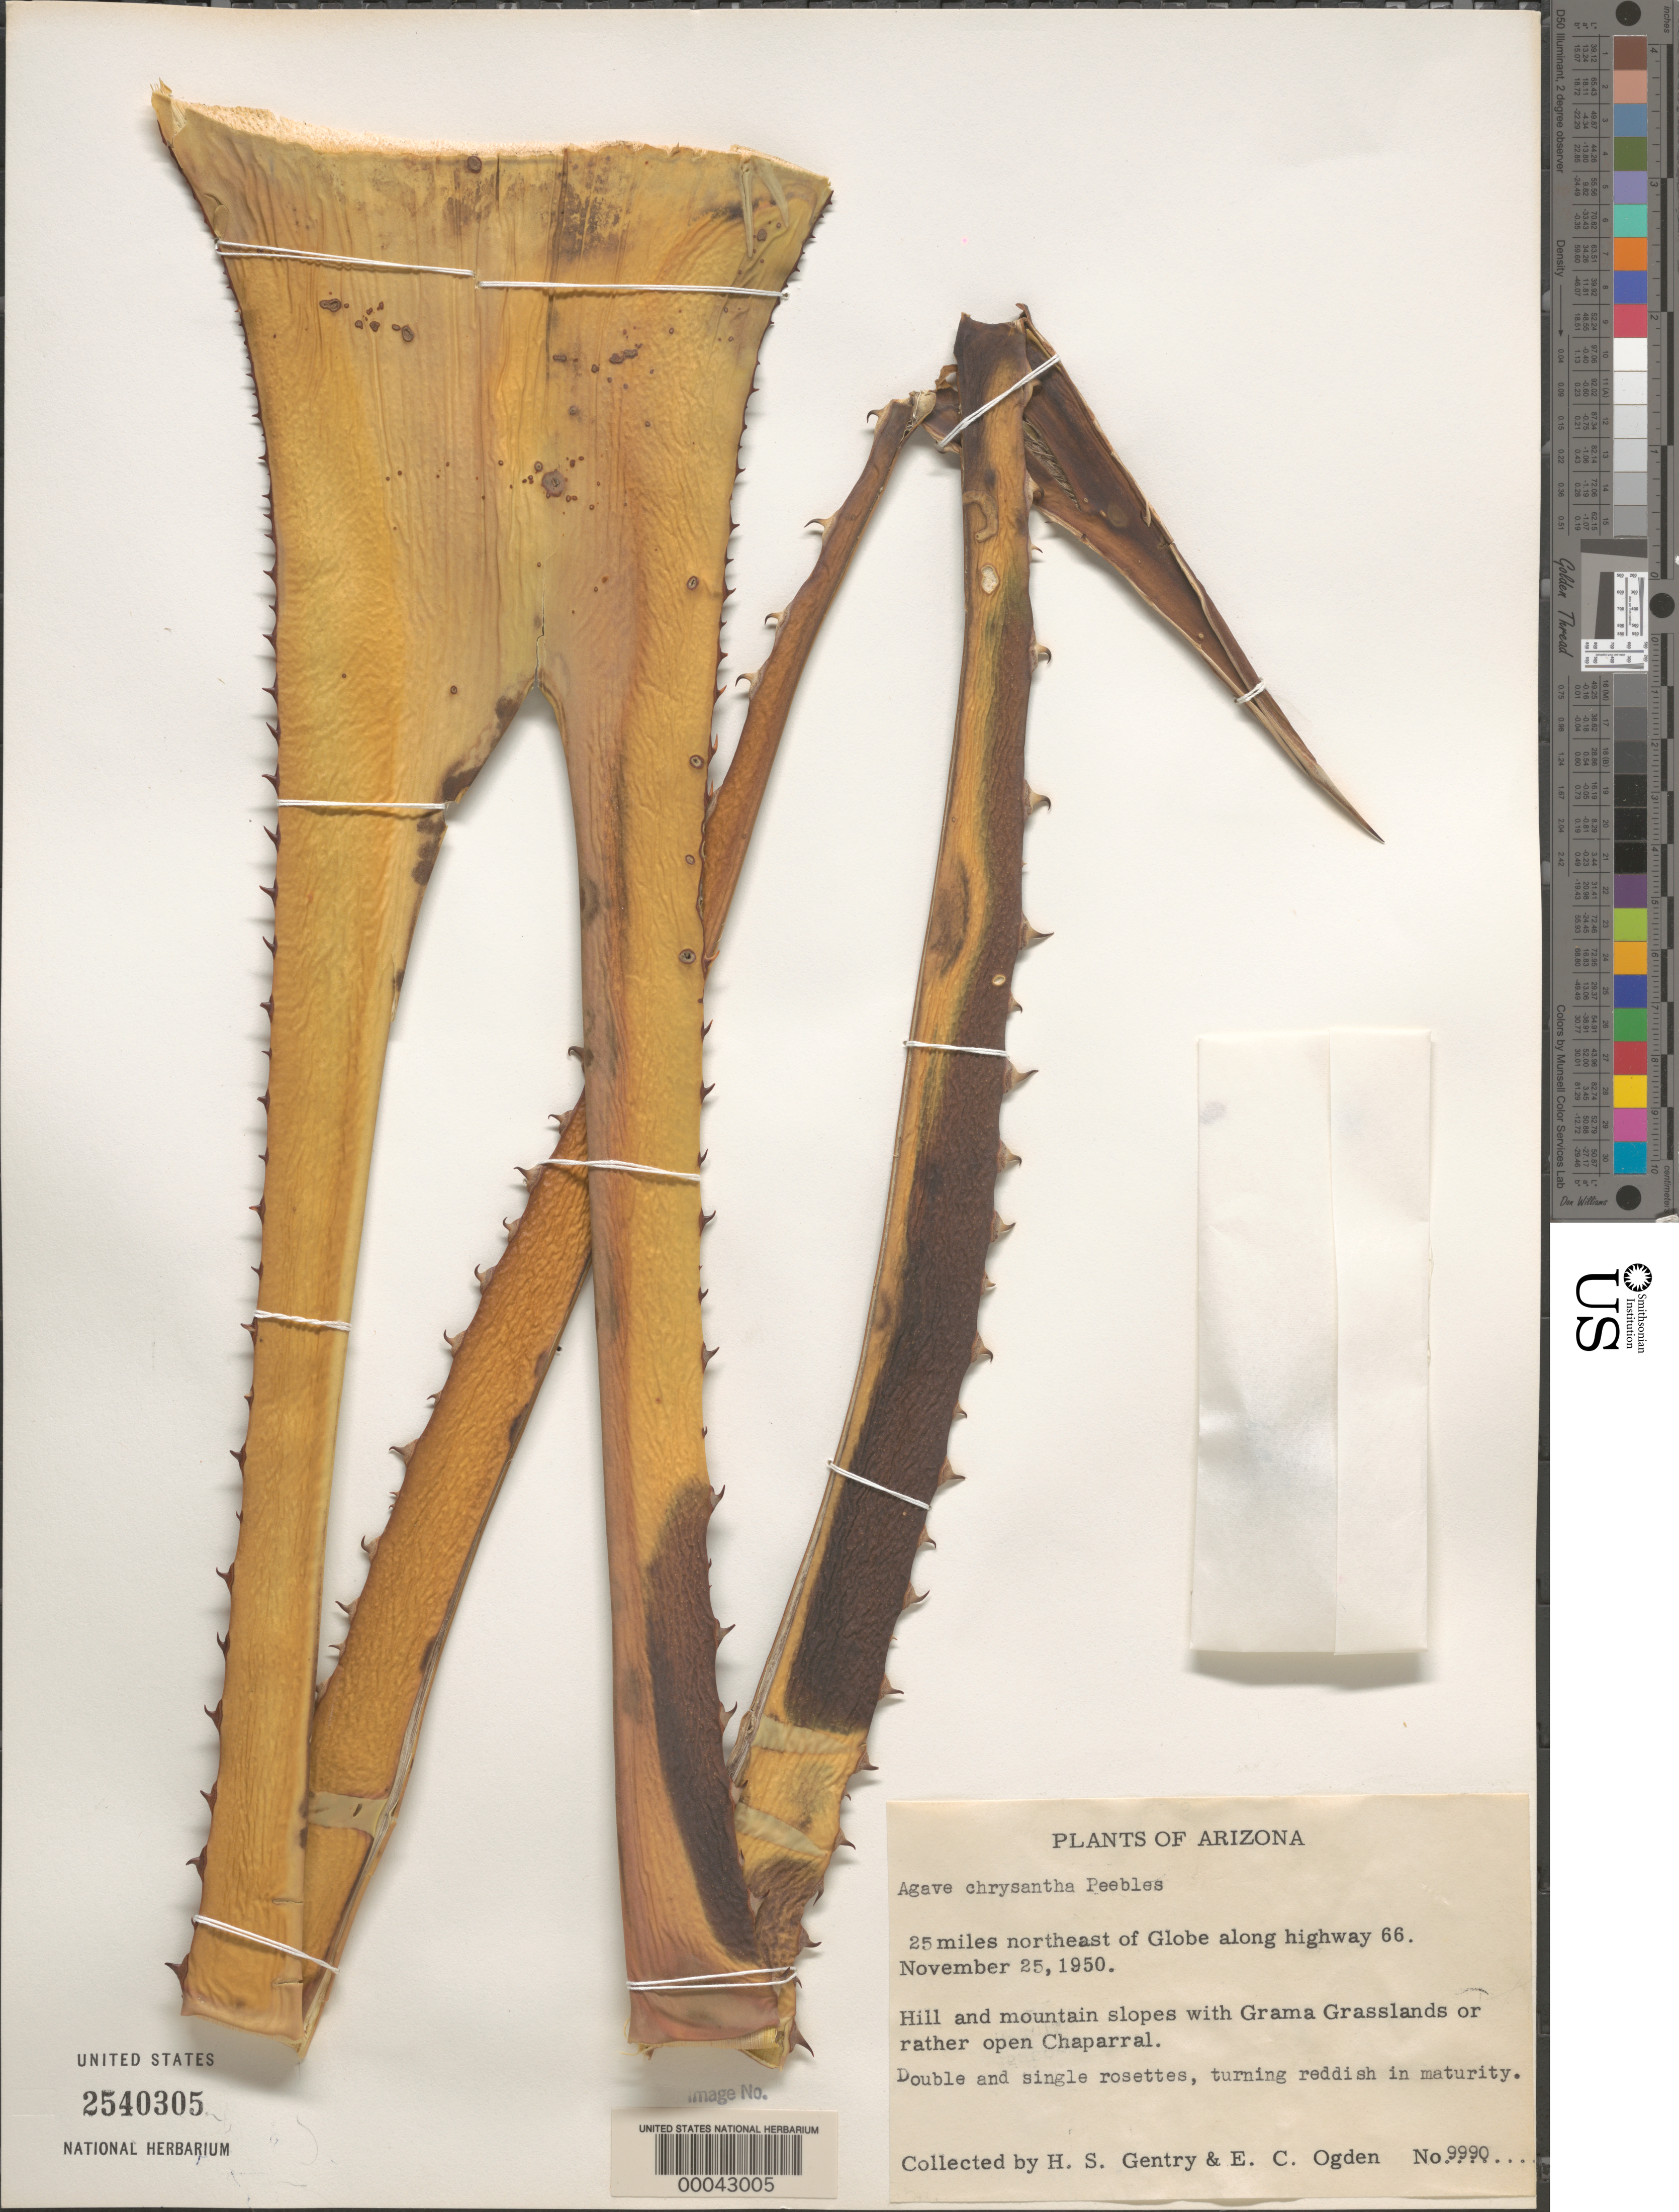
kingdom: Plantae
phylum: Tracheophyta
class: Liliopsida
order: Asparagales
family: Asparagaceae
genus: Agave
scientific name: Agave chrysantha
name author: Peebles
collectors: H. S. Gentry & E. Ogden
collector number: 9990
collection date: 1950-11-25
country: United States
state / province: Arizona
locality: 25 miles northeast of Globe along highway 66.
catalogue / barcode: US 2540305